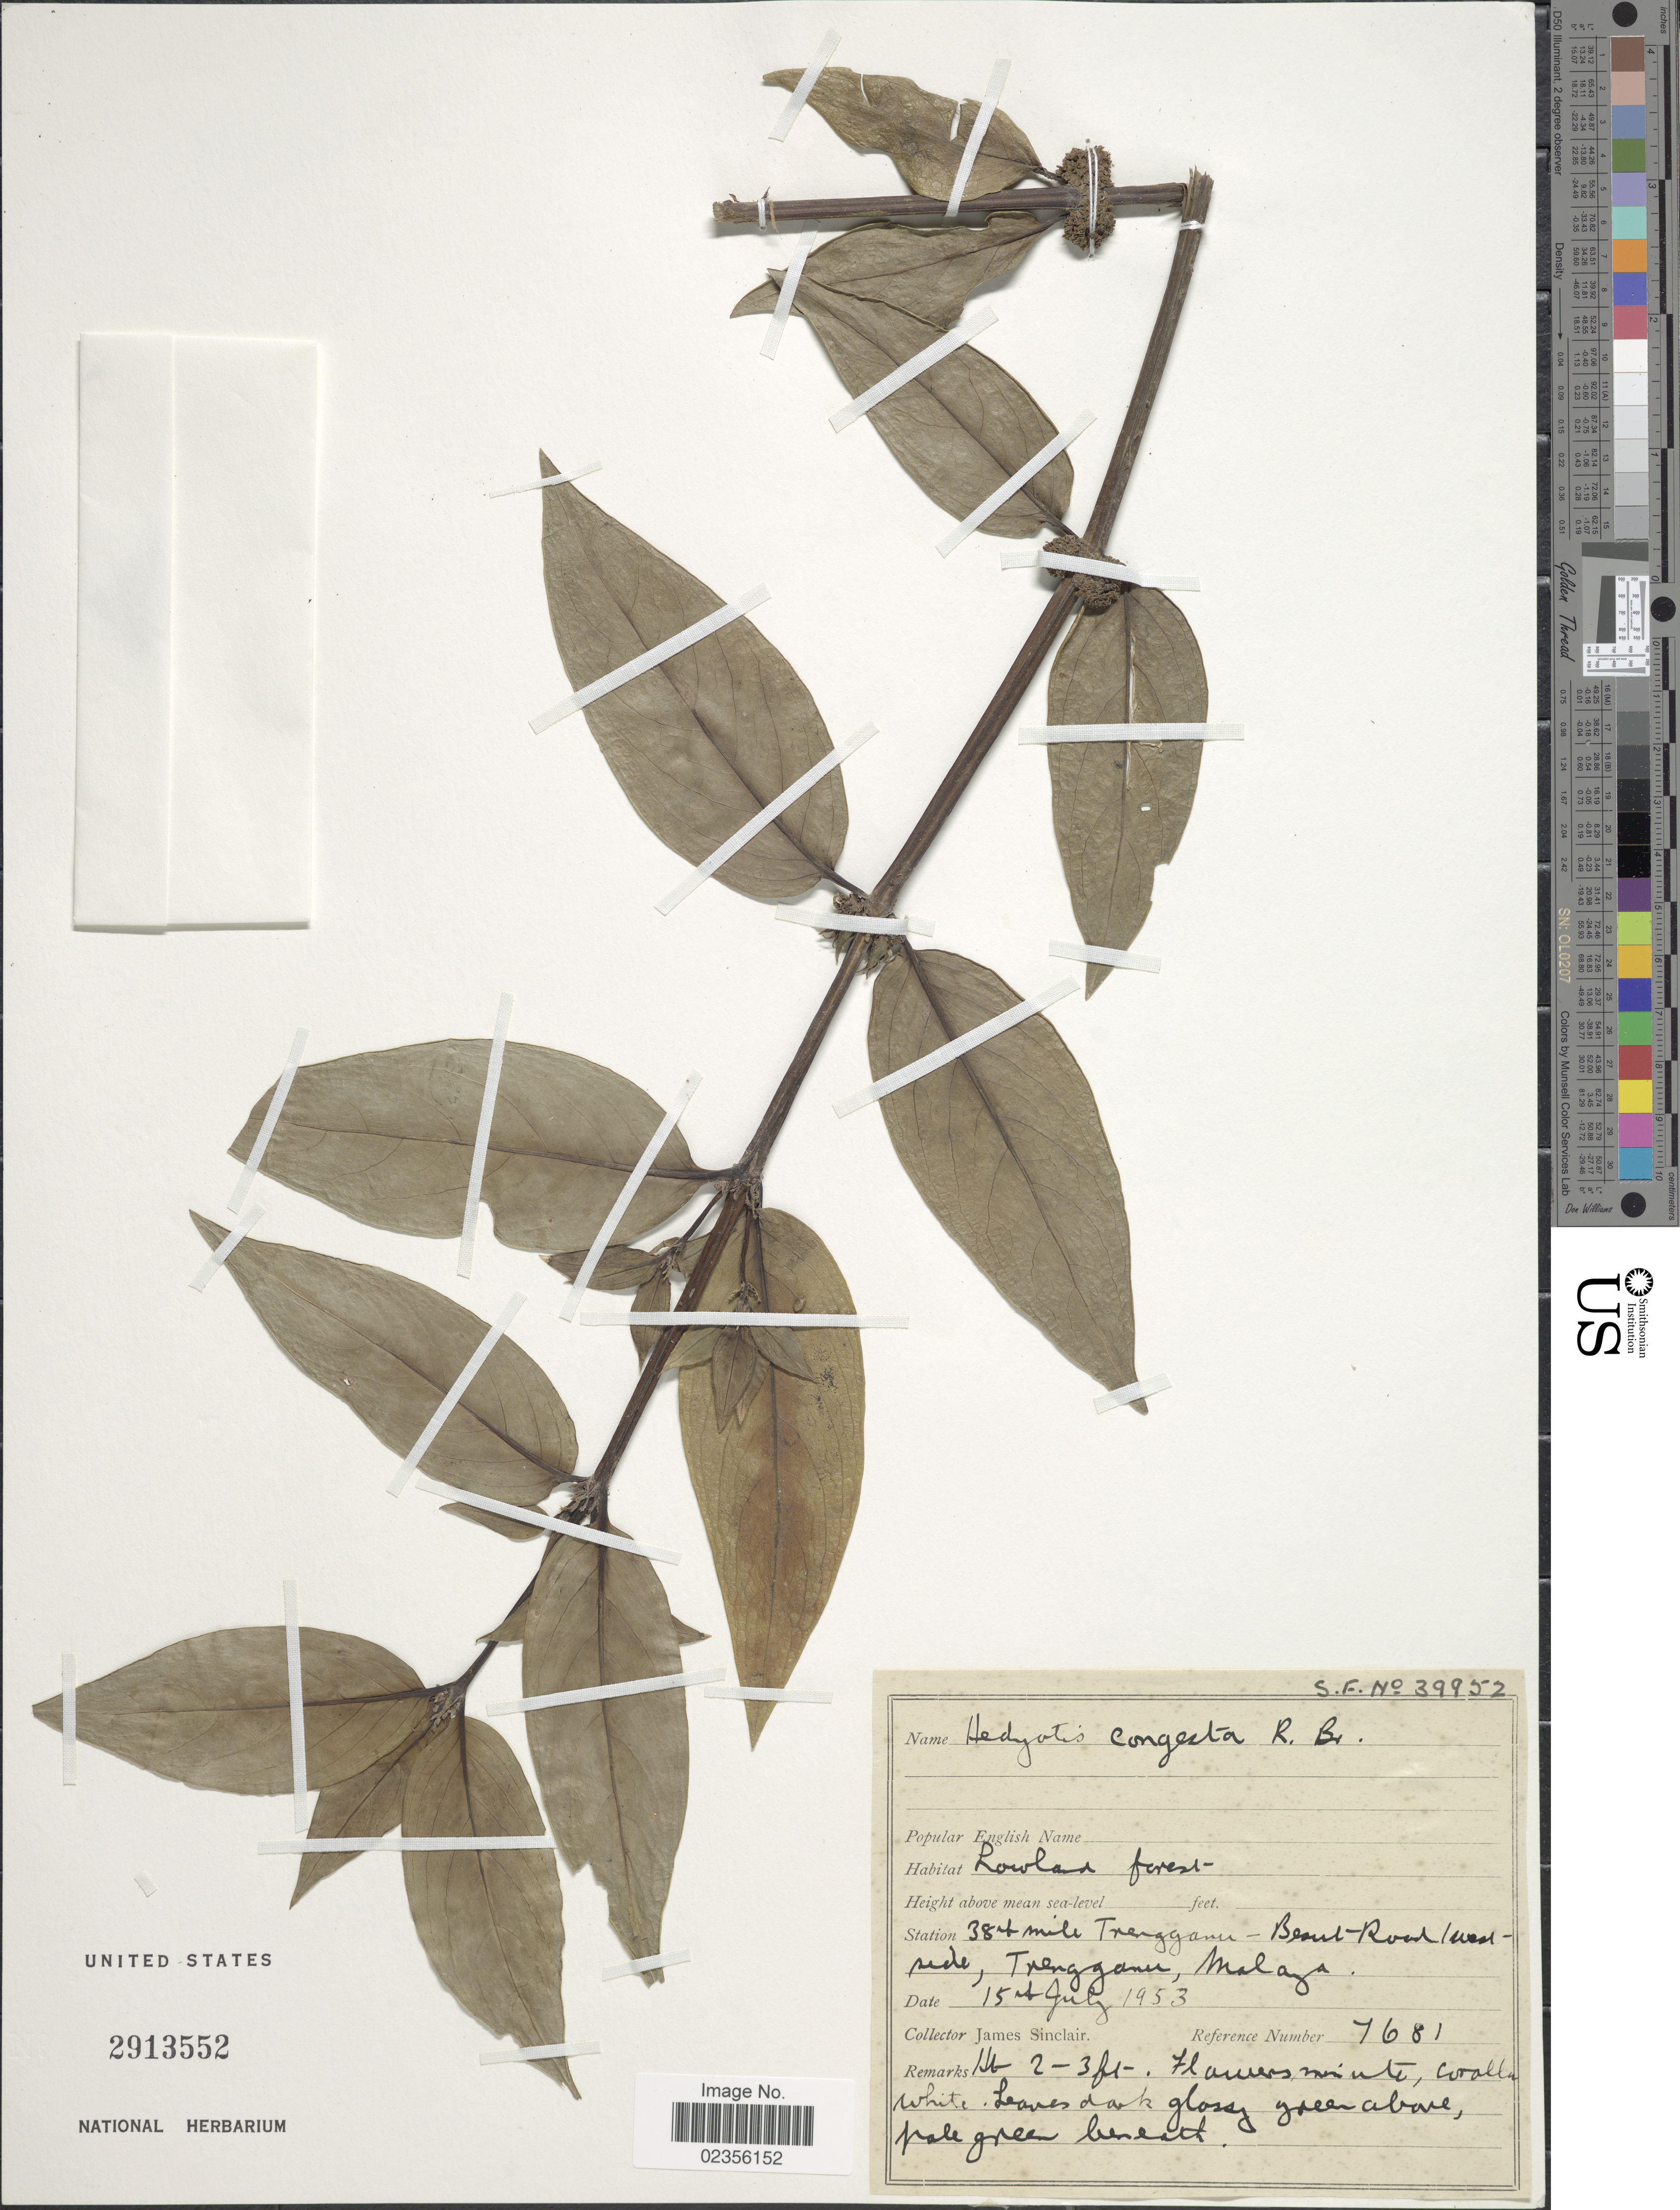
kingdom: Plantae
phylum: Tracheophyta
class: Magnoliopsida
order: Gentianales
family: Rubiaceae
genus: Hedyotis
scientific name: Hedyotis congesta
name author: R. Br.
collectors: J. Sinclair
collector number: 7681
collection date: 1953-07-15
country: Malaysia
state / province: Terengganu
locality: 384 mile Trengganu - Benit - road /west side, Trengganu, Malaya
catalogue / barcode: US 2913552